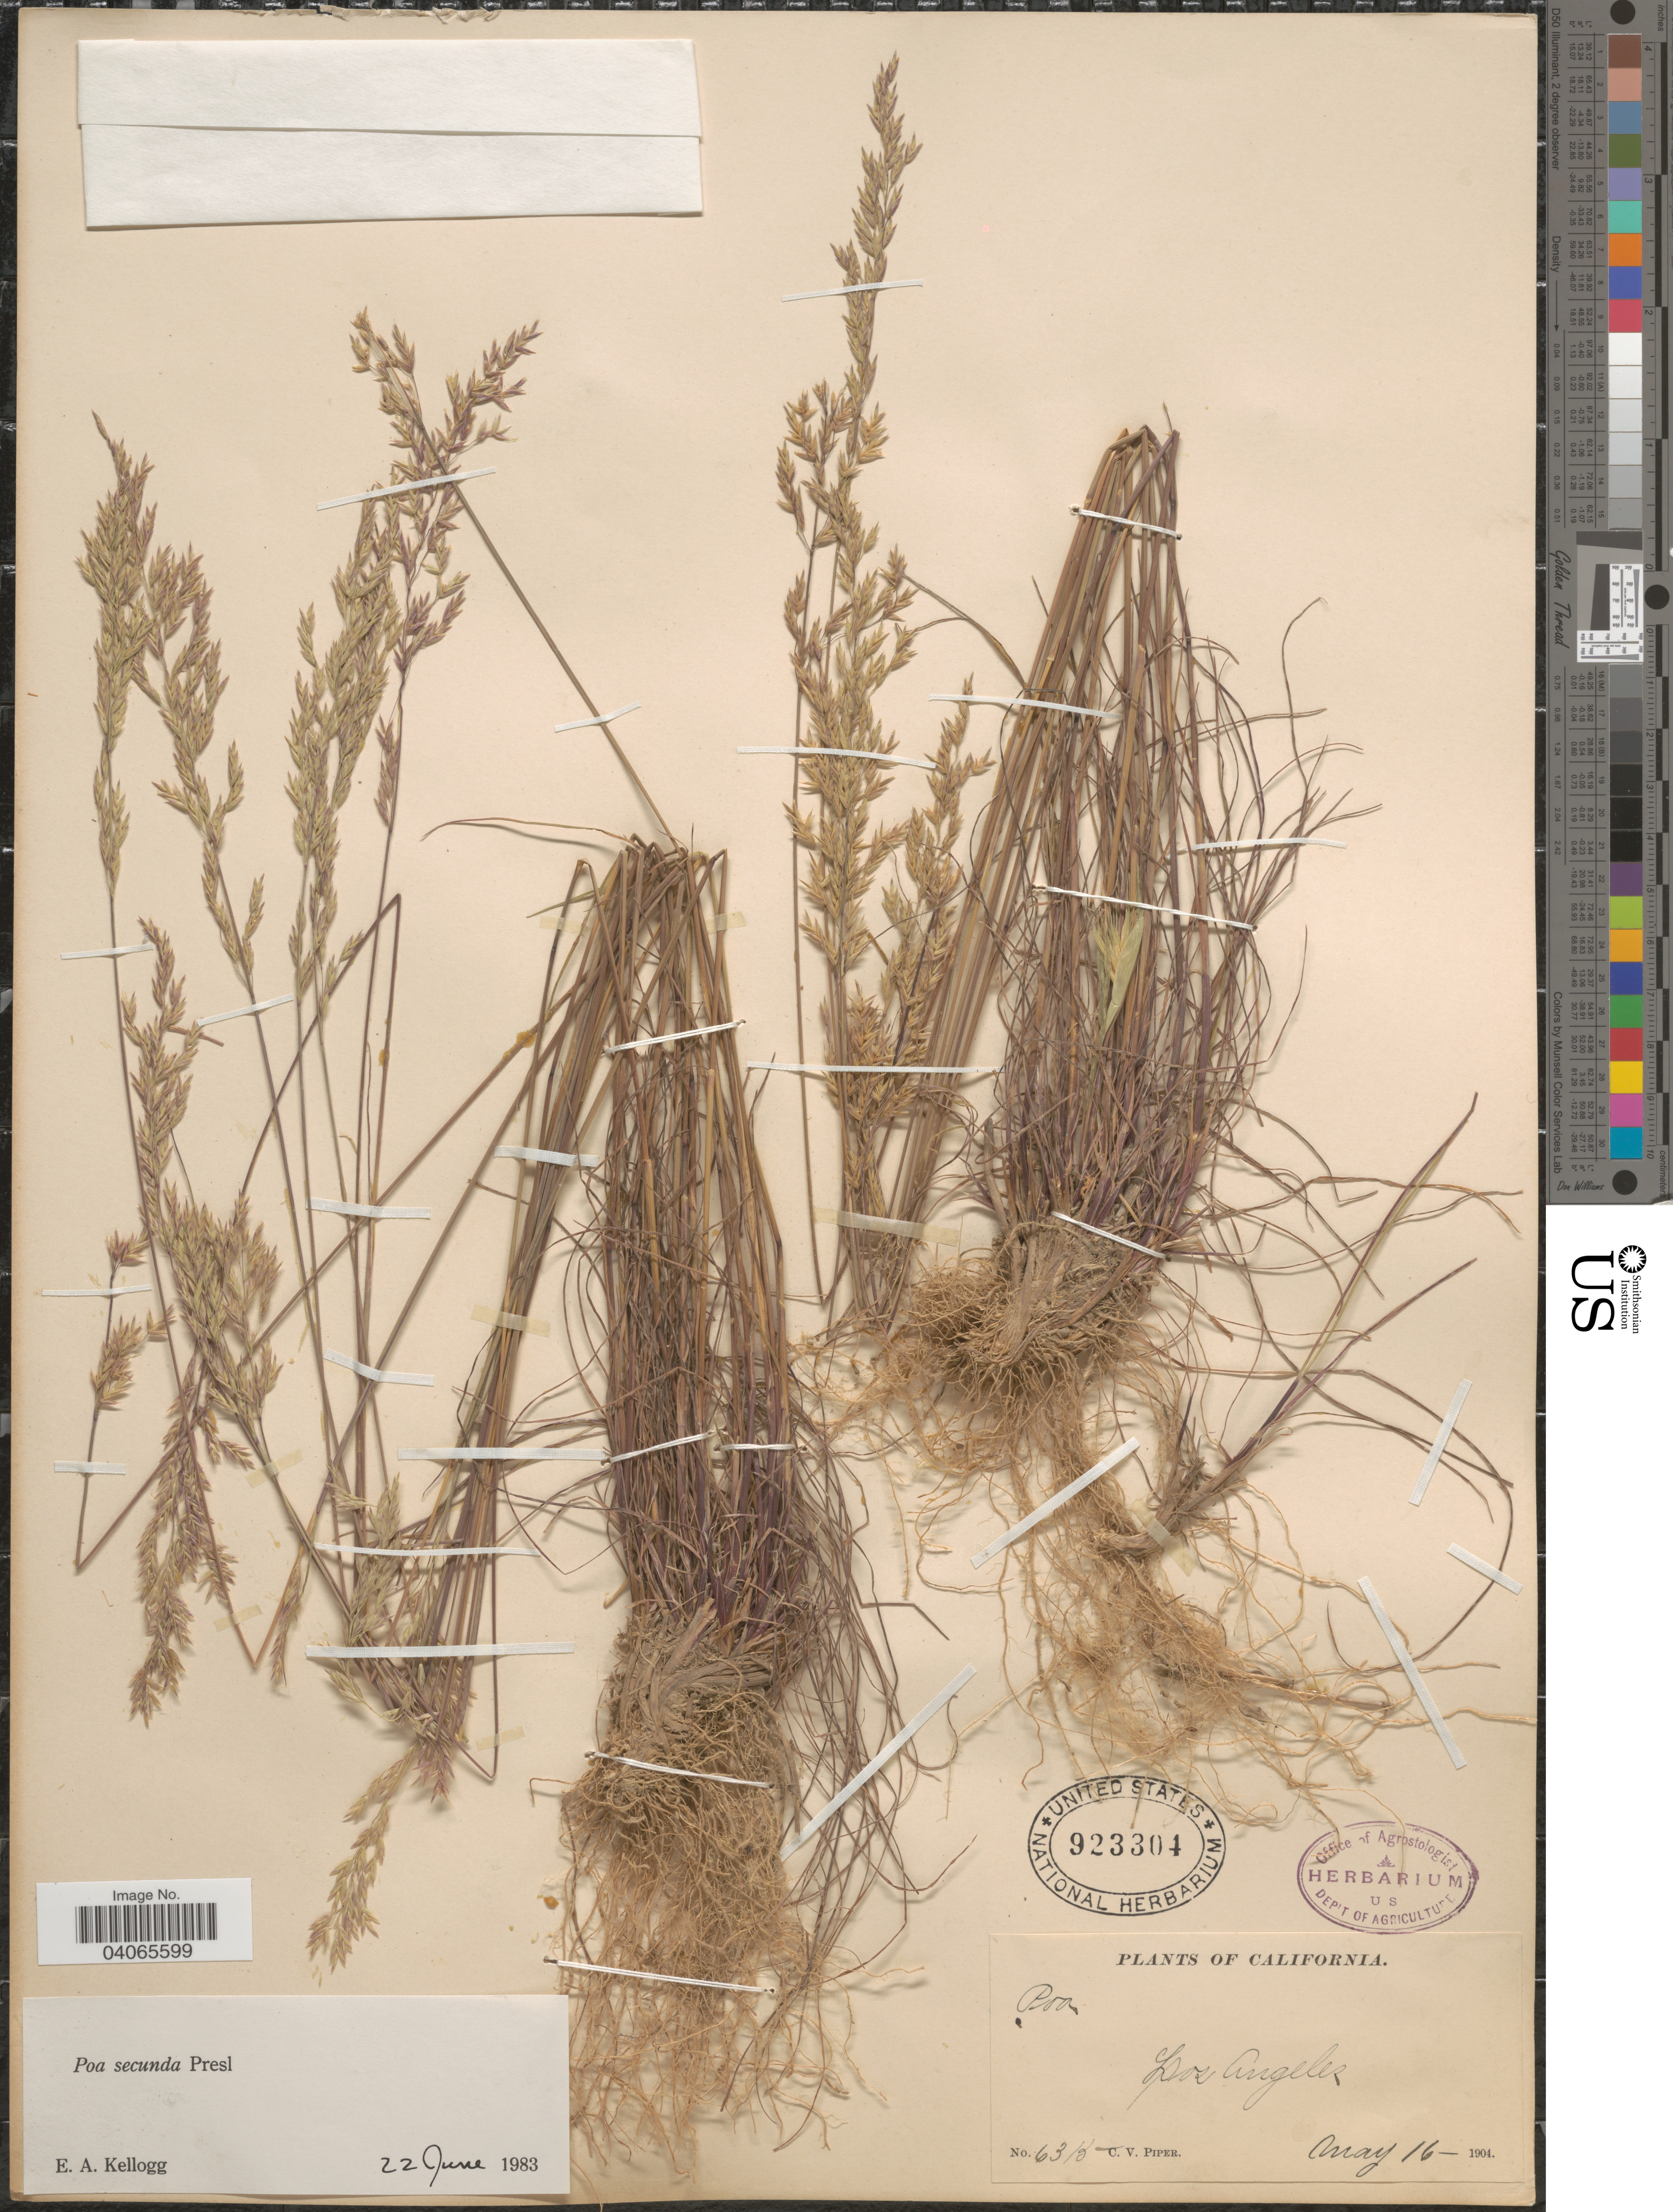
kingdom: Plantae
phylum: Tracheophyta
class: Liliopsida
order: Poales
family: Poaceae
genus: Poa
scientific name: Poa secunda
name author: J. Presl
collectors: C. V. Piper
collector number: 6315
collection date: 1904-05-16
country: United States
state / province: California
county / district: Los Angeles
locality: Los Angeles.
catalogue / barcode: US 923304